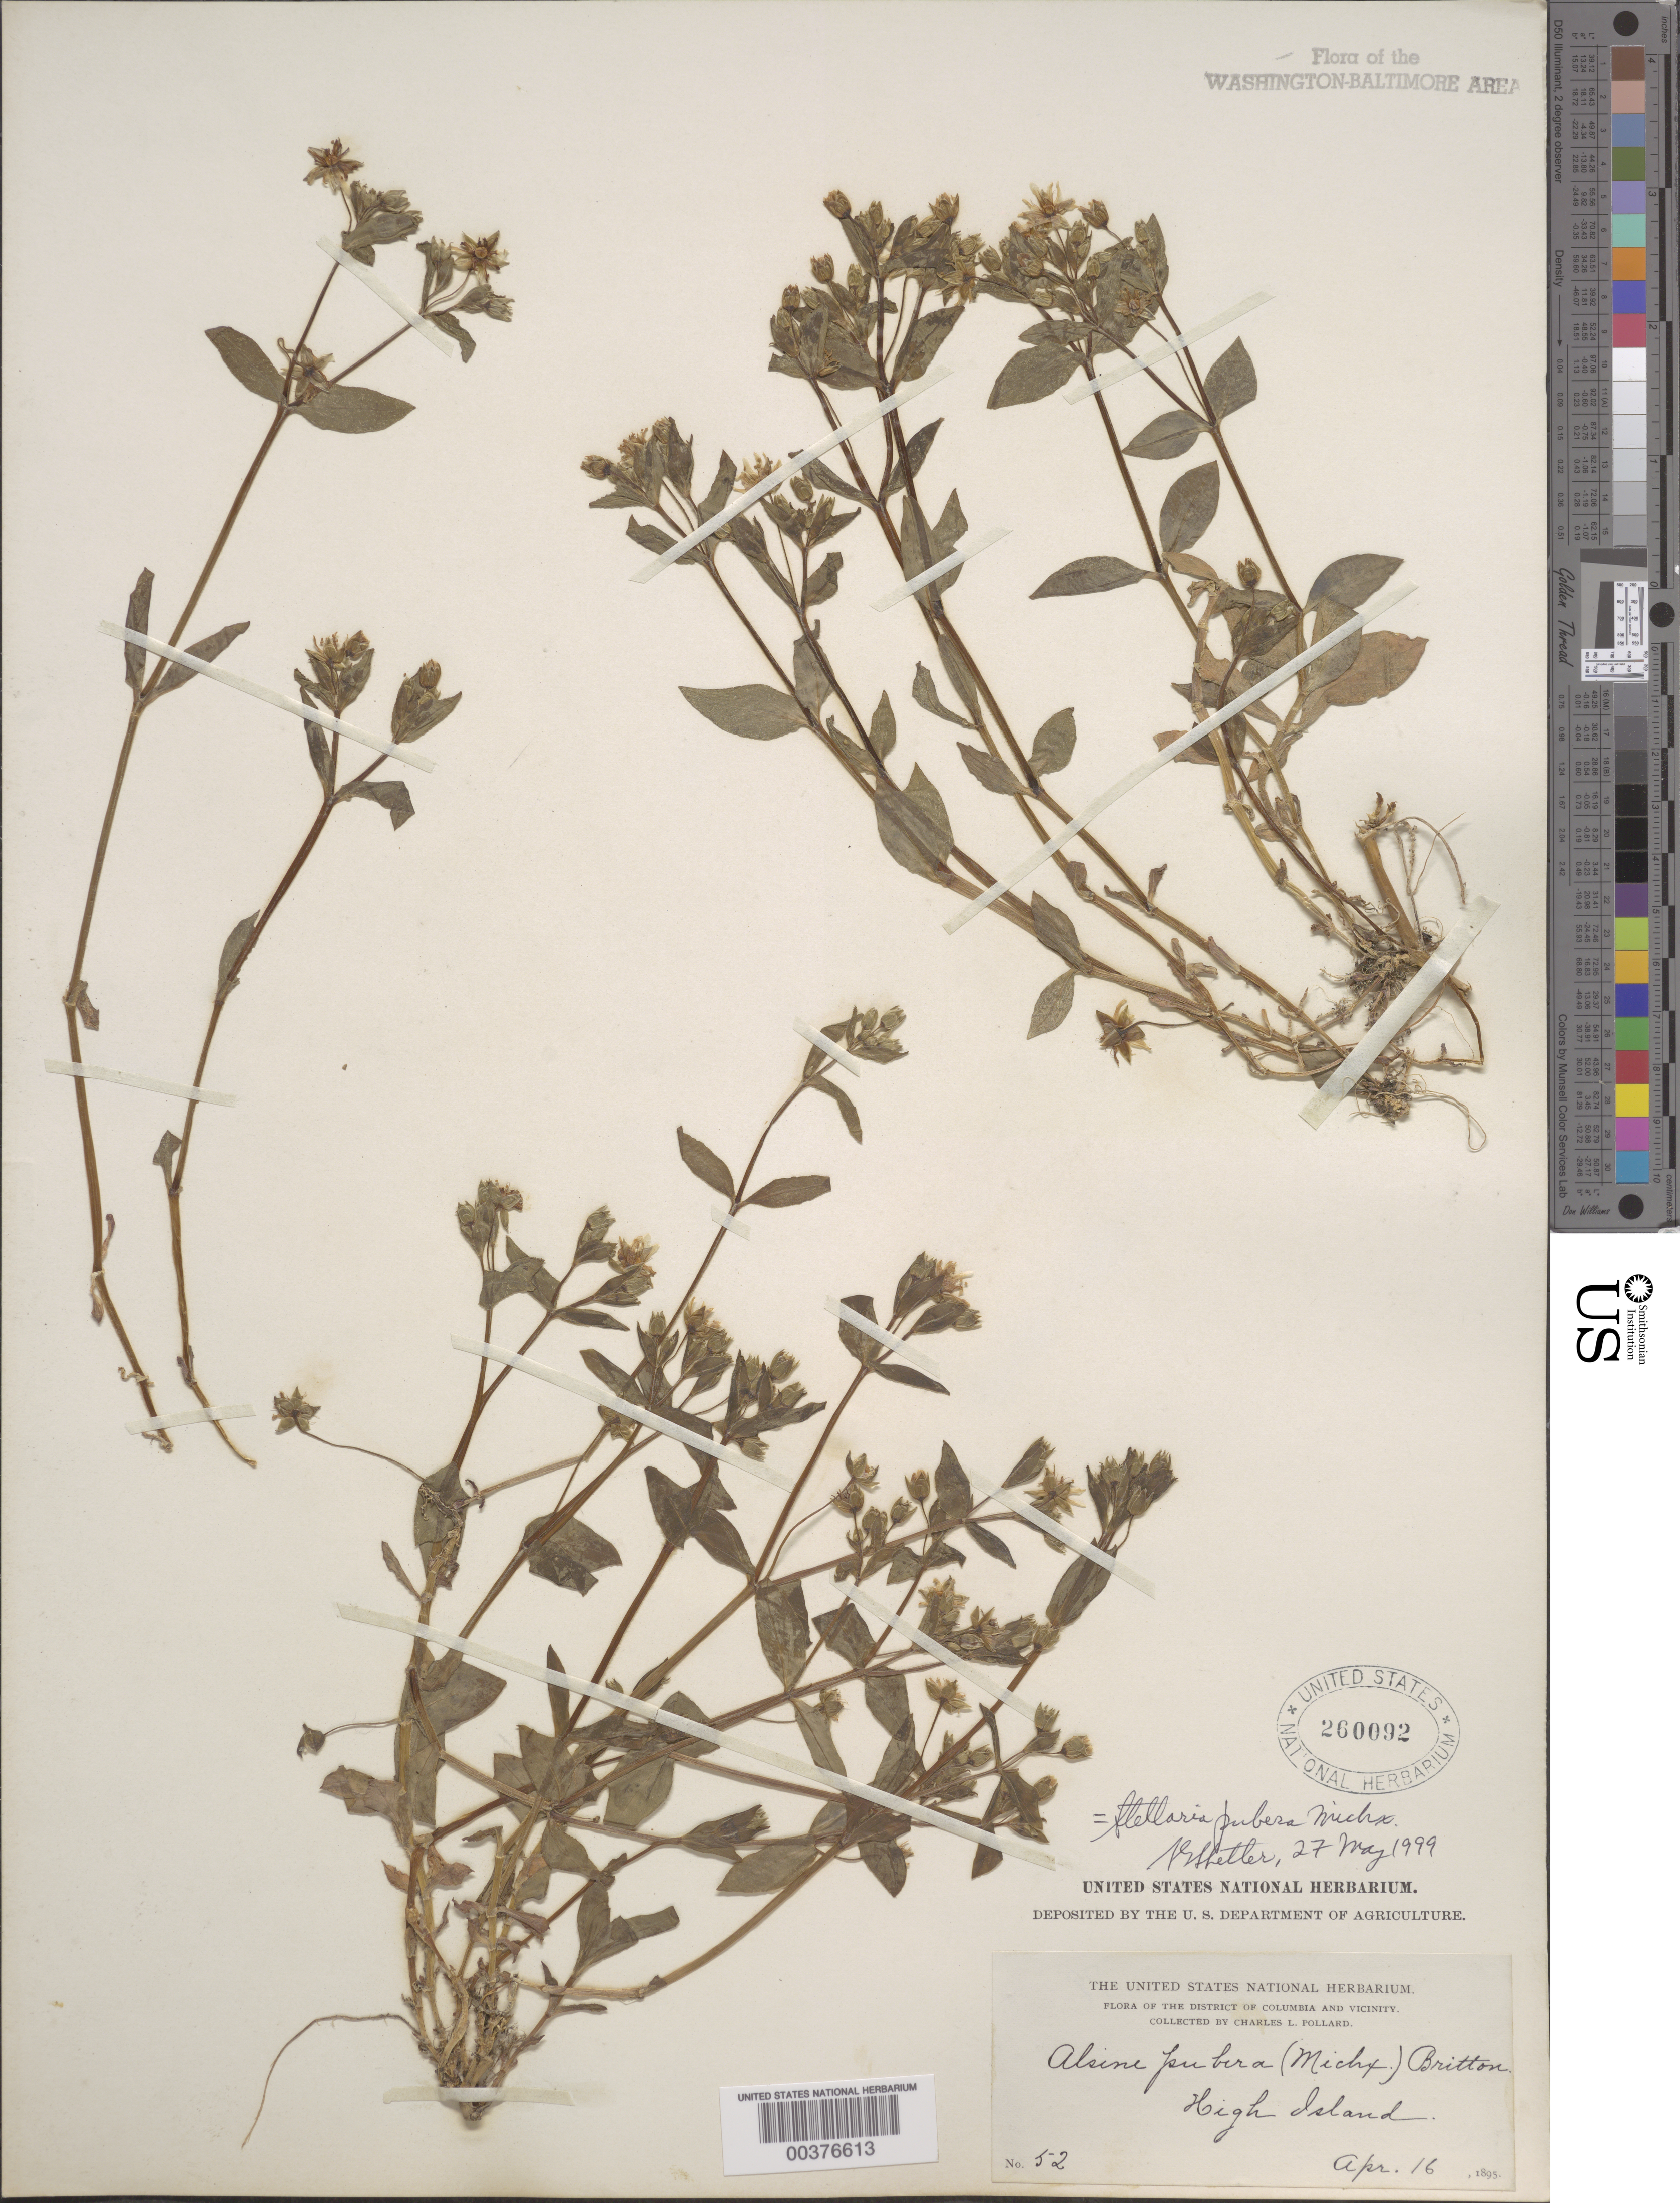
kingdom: Plantae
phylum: Tracheophyta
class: Magnoliopsida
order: Caryophyllales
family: Caryophyllaceae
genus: Stellaria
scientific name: Stellaria pubera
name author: Michx.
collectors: C. L. Pollard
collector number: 52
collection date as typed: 16 Apr 1895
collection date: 1895-04-16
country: United States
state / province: Maryland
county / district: Montgomery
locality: High Island C. & O. Canal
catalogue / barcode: US 260092